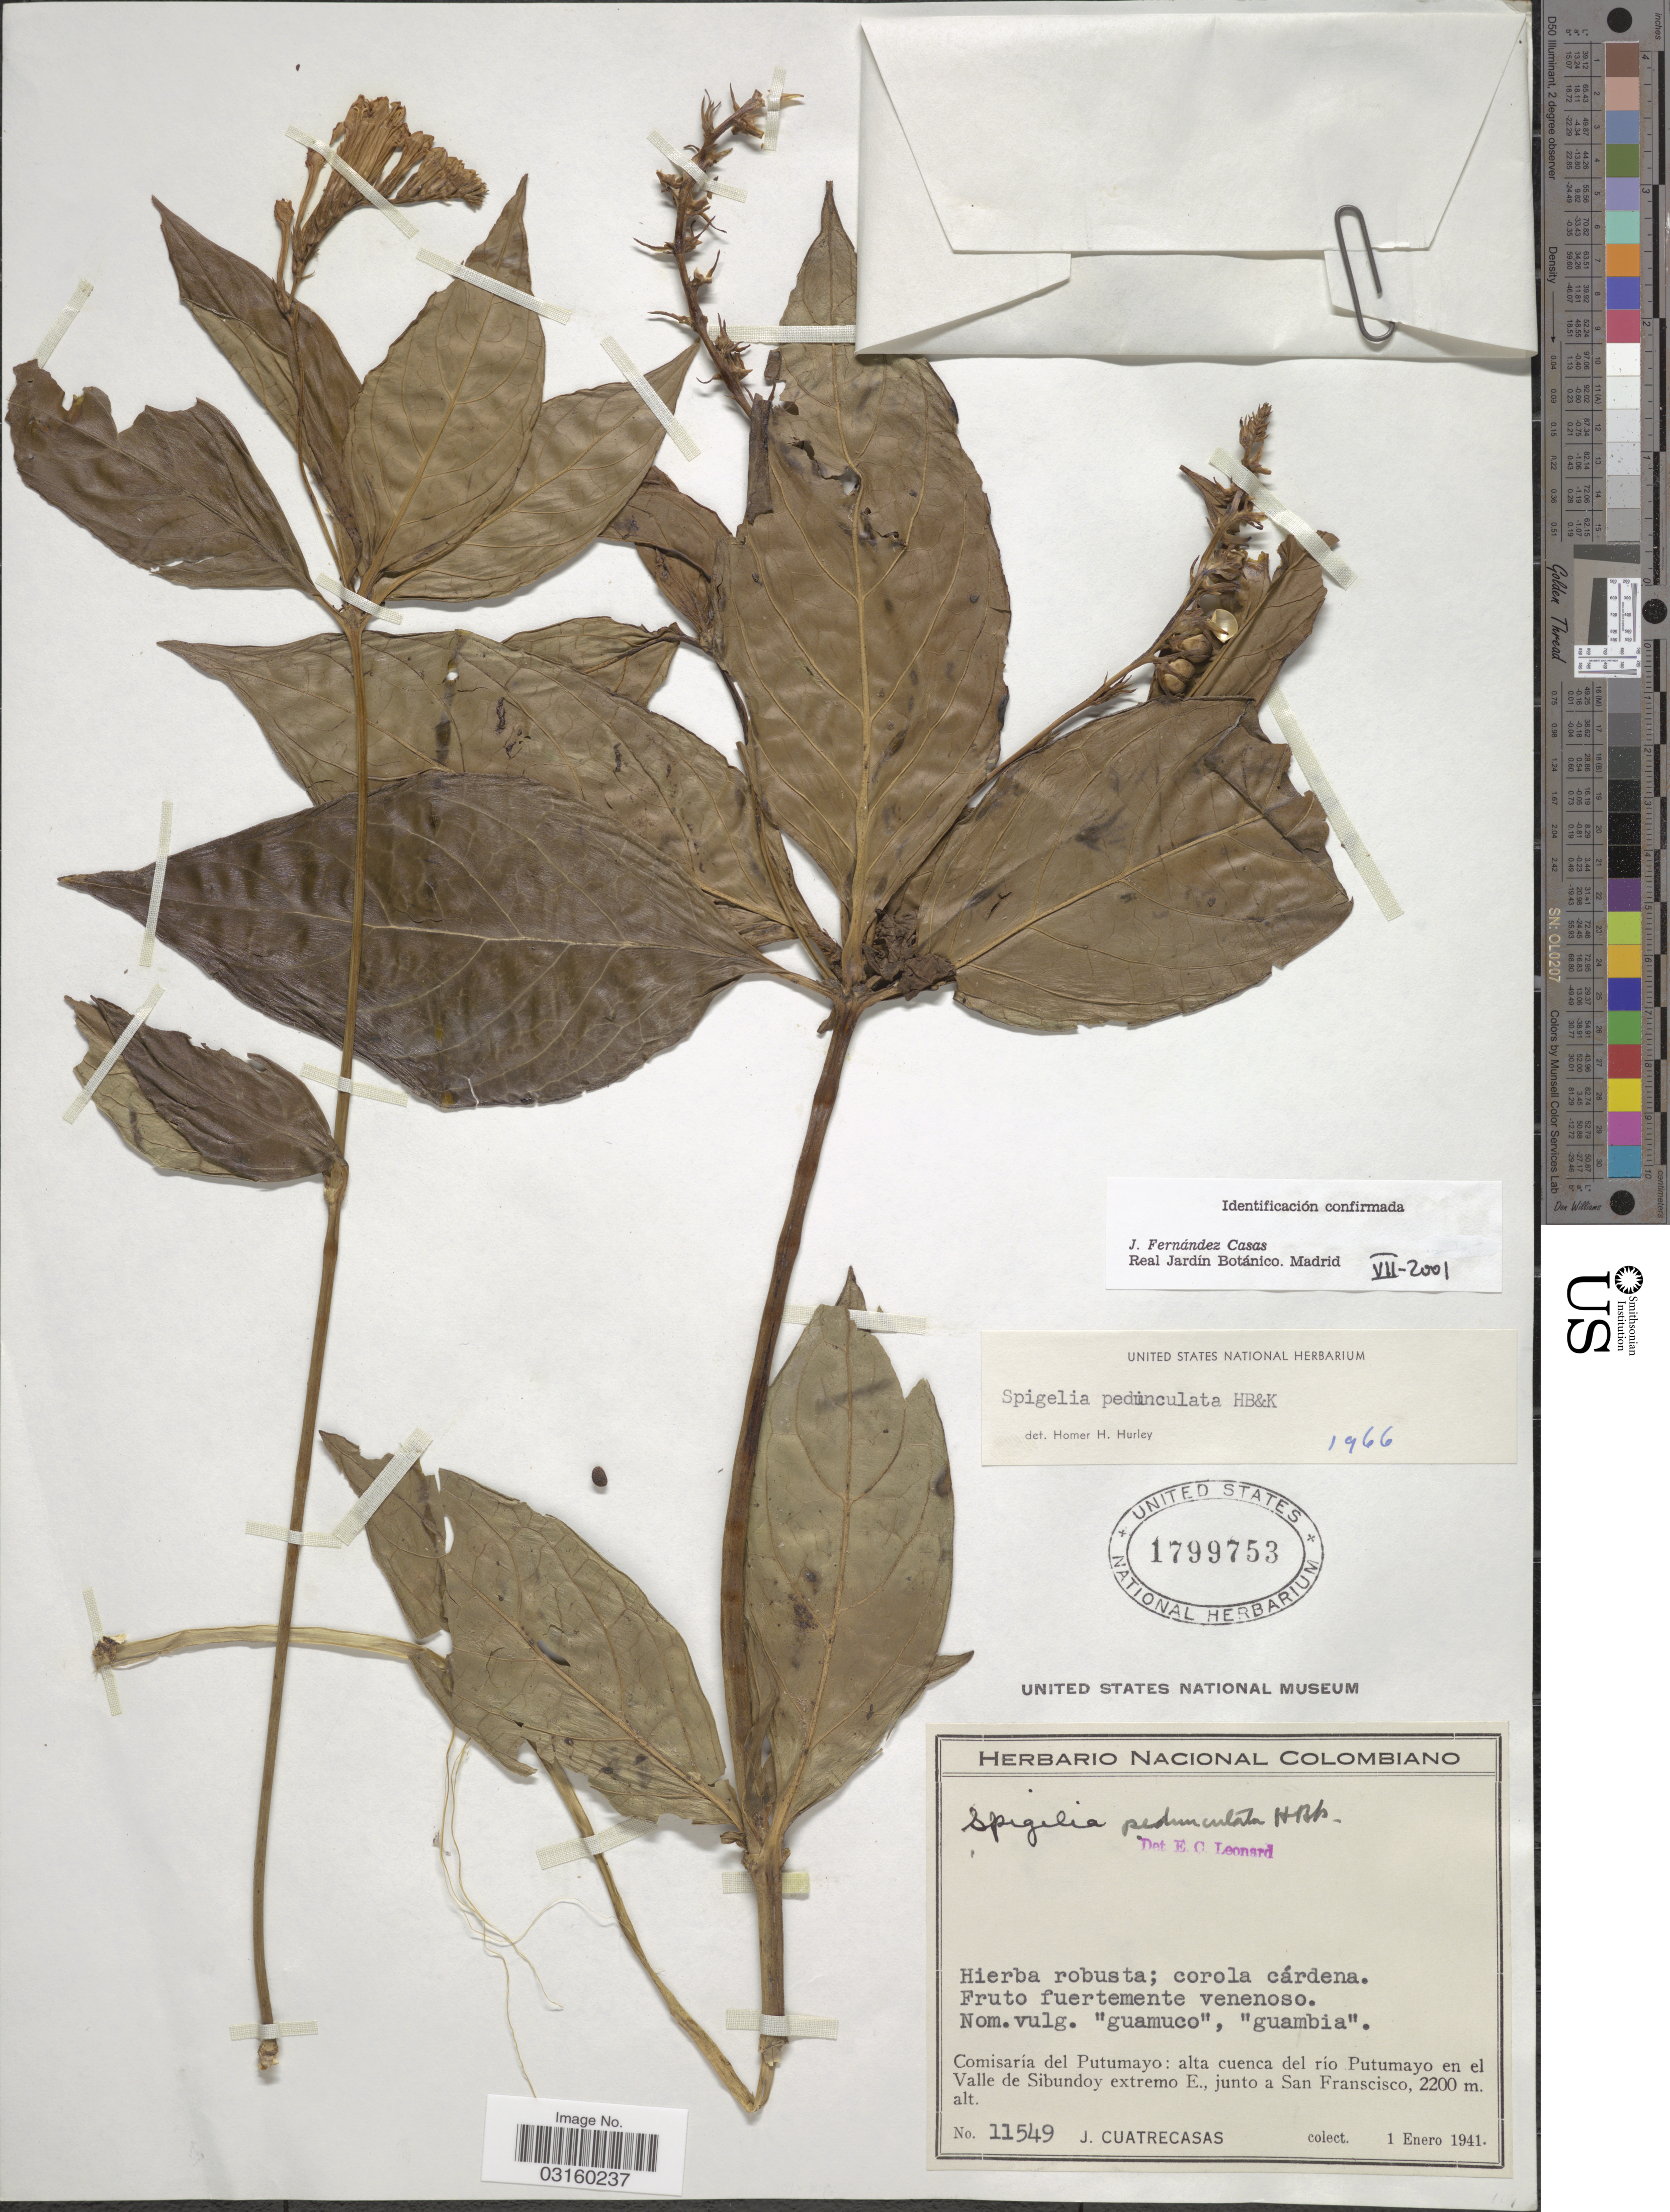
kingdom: Plantae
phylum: Tracheophyta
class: Magnoliopsida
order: Gentianales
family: Loganiaceae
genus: Spigelia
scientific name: Spigelia pedunculata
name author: Kunth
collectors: J. Cuatrecasas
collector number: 11549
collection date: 1941-01-01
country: Colombia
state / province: Putumayo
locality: Comisaría del Putumayo: alt cuenca del río Putumayo en el Valle de Sibundoy extremo E., junto a San Francisco.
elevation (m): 2200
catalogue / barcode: US 1799753